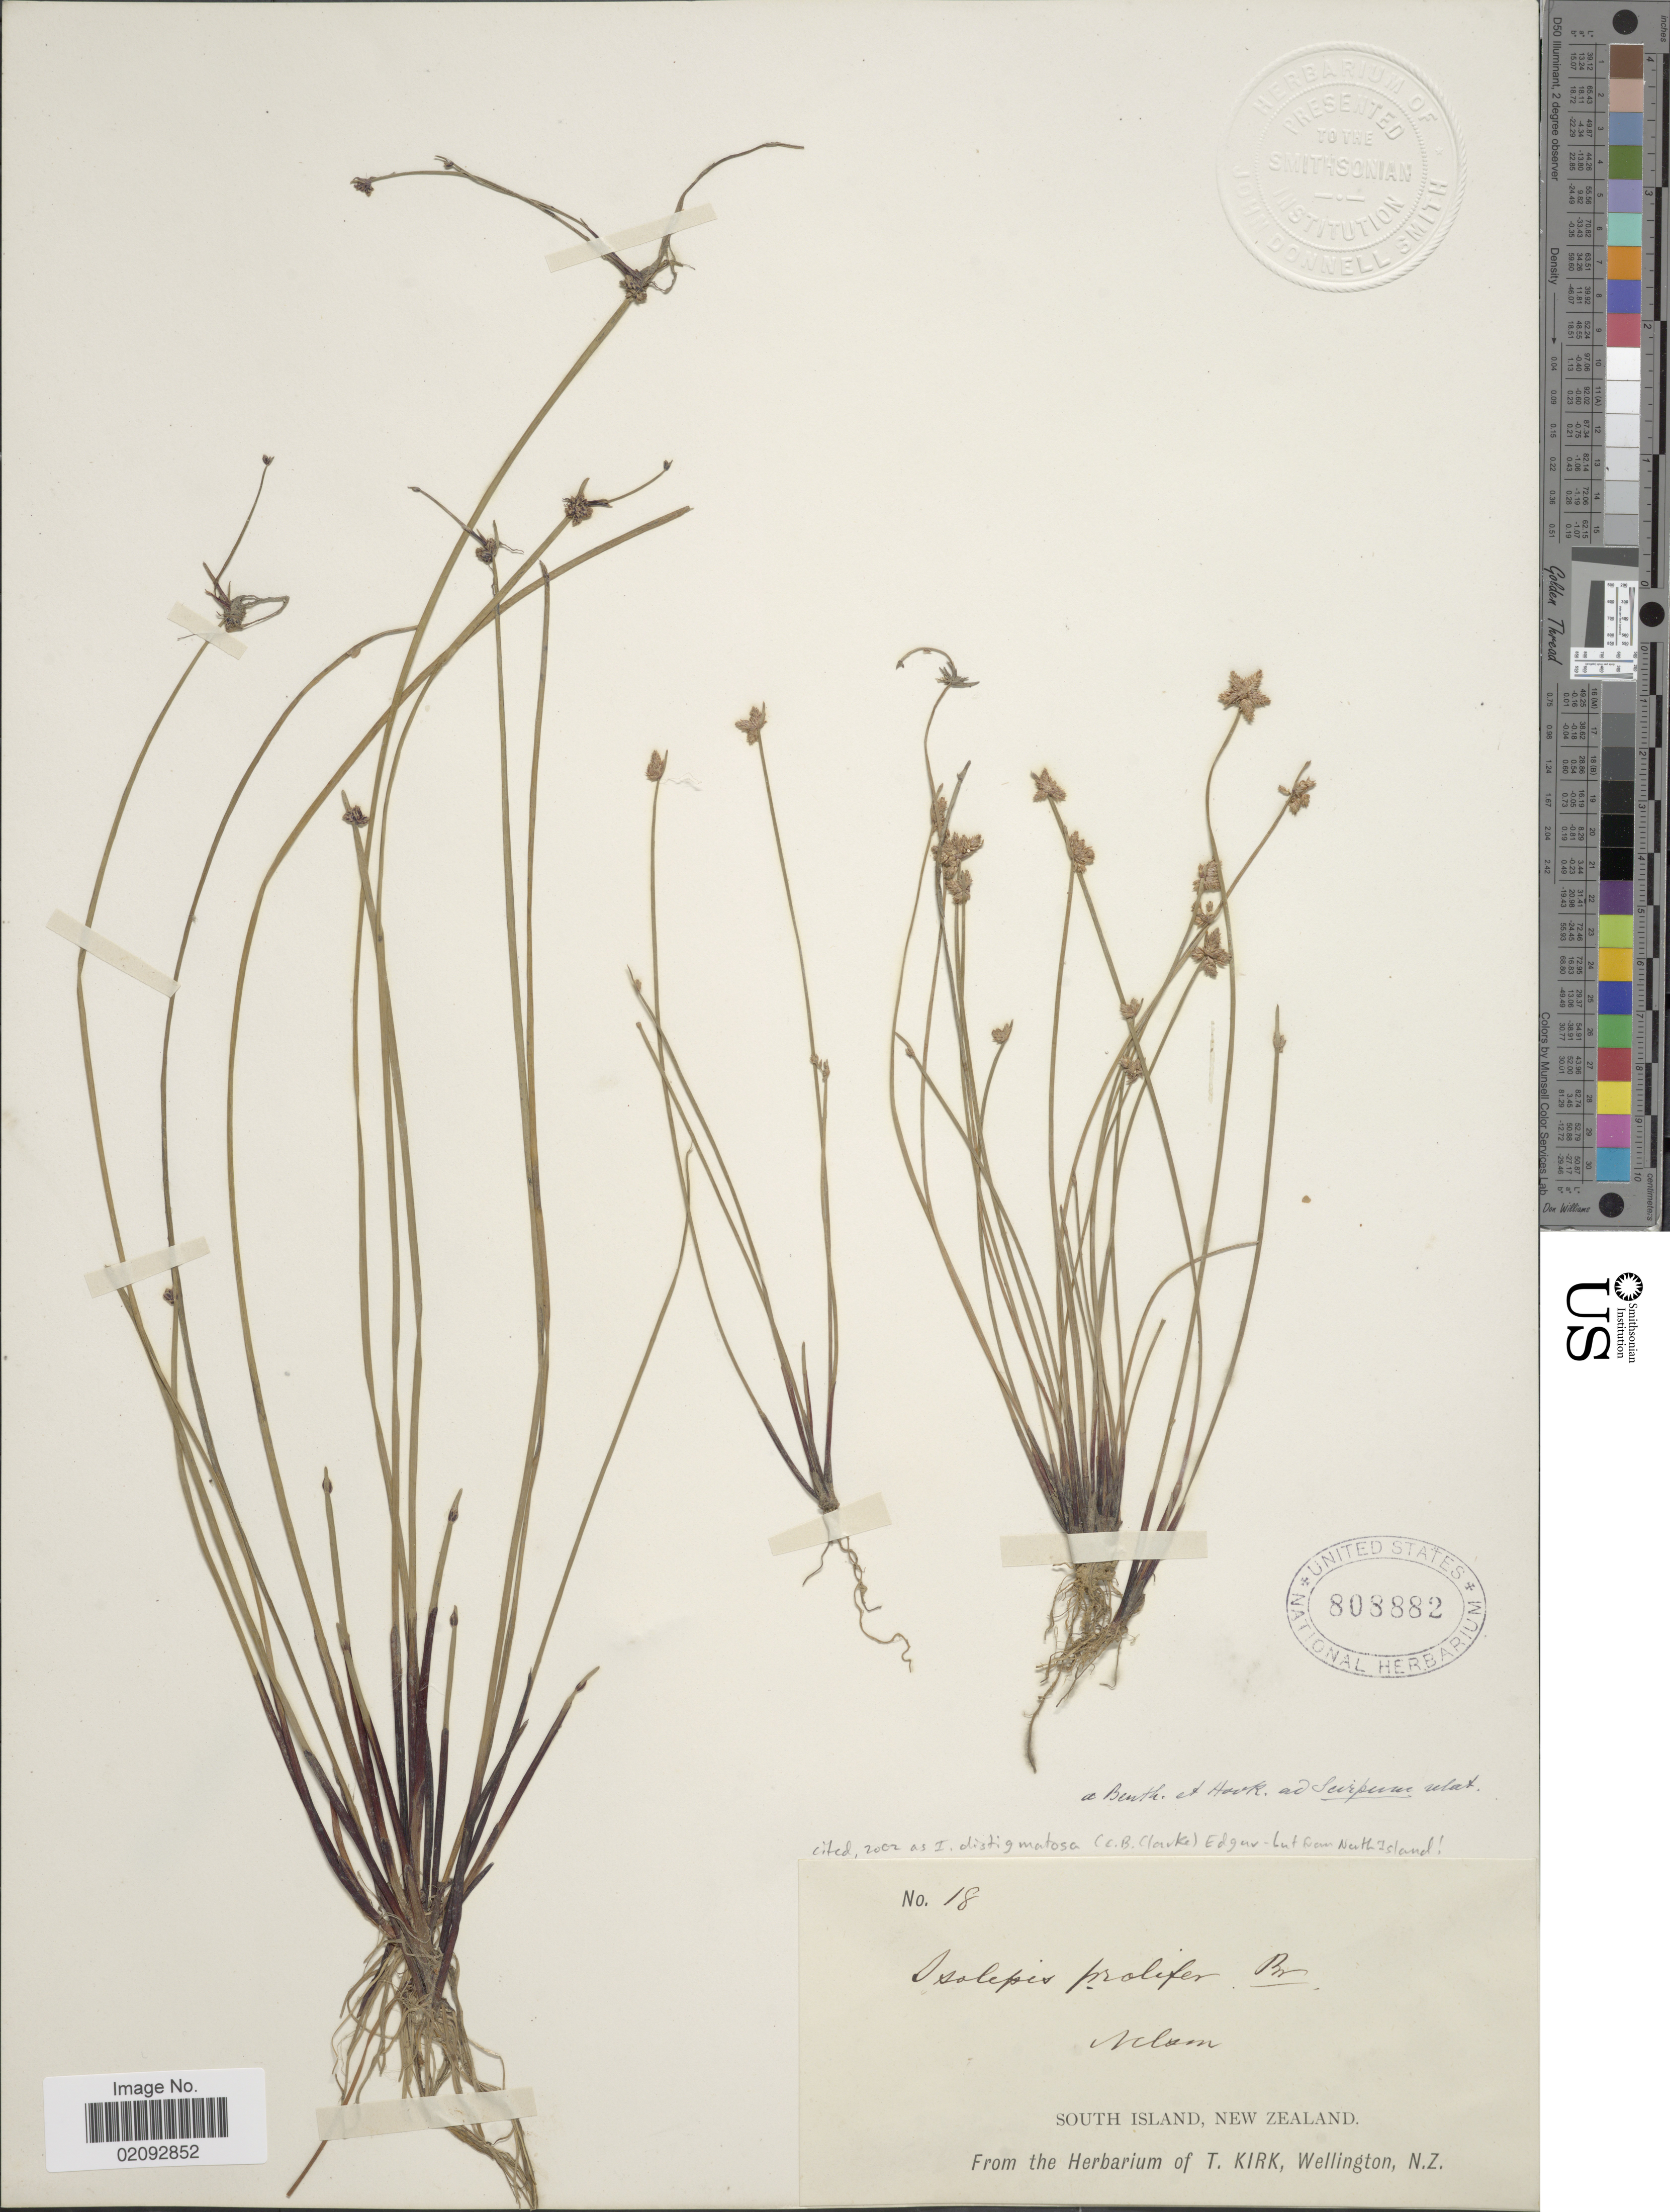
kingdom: Plantae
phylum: Tracheophyta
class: Liliopsida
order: Poales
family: Cyperaceae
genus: Isolepis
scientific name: Isolepis prolifera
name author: (Rottb.) R. Br.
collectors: ex herb. T. Kirk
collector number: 18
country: New Zealand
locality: Nelson, South Island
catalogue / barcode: US 808882